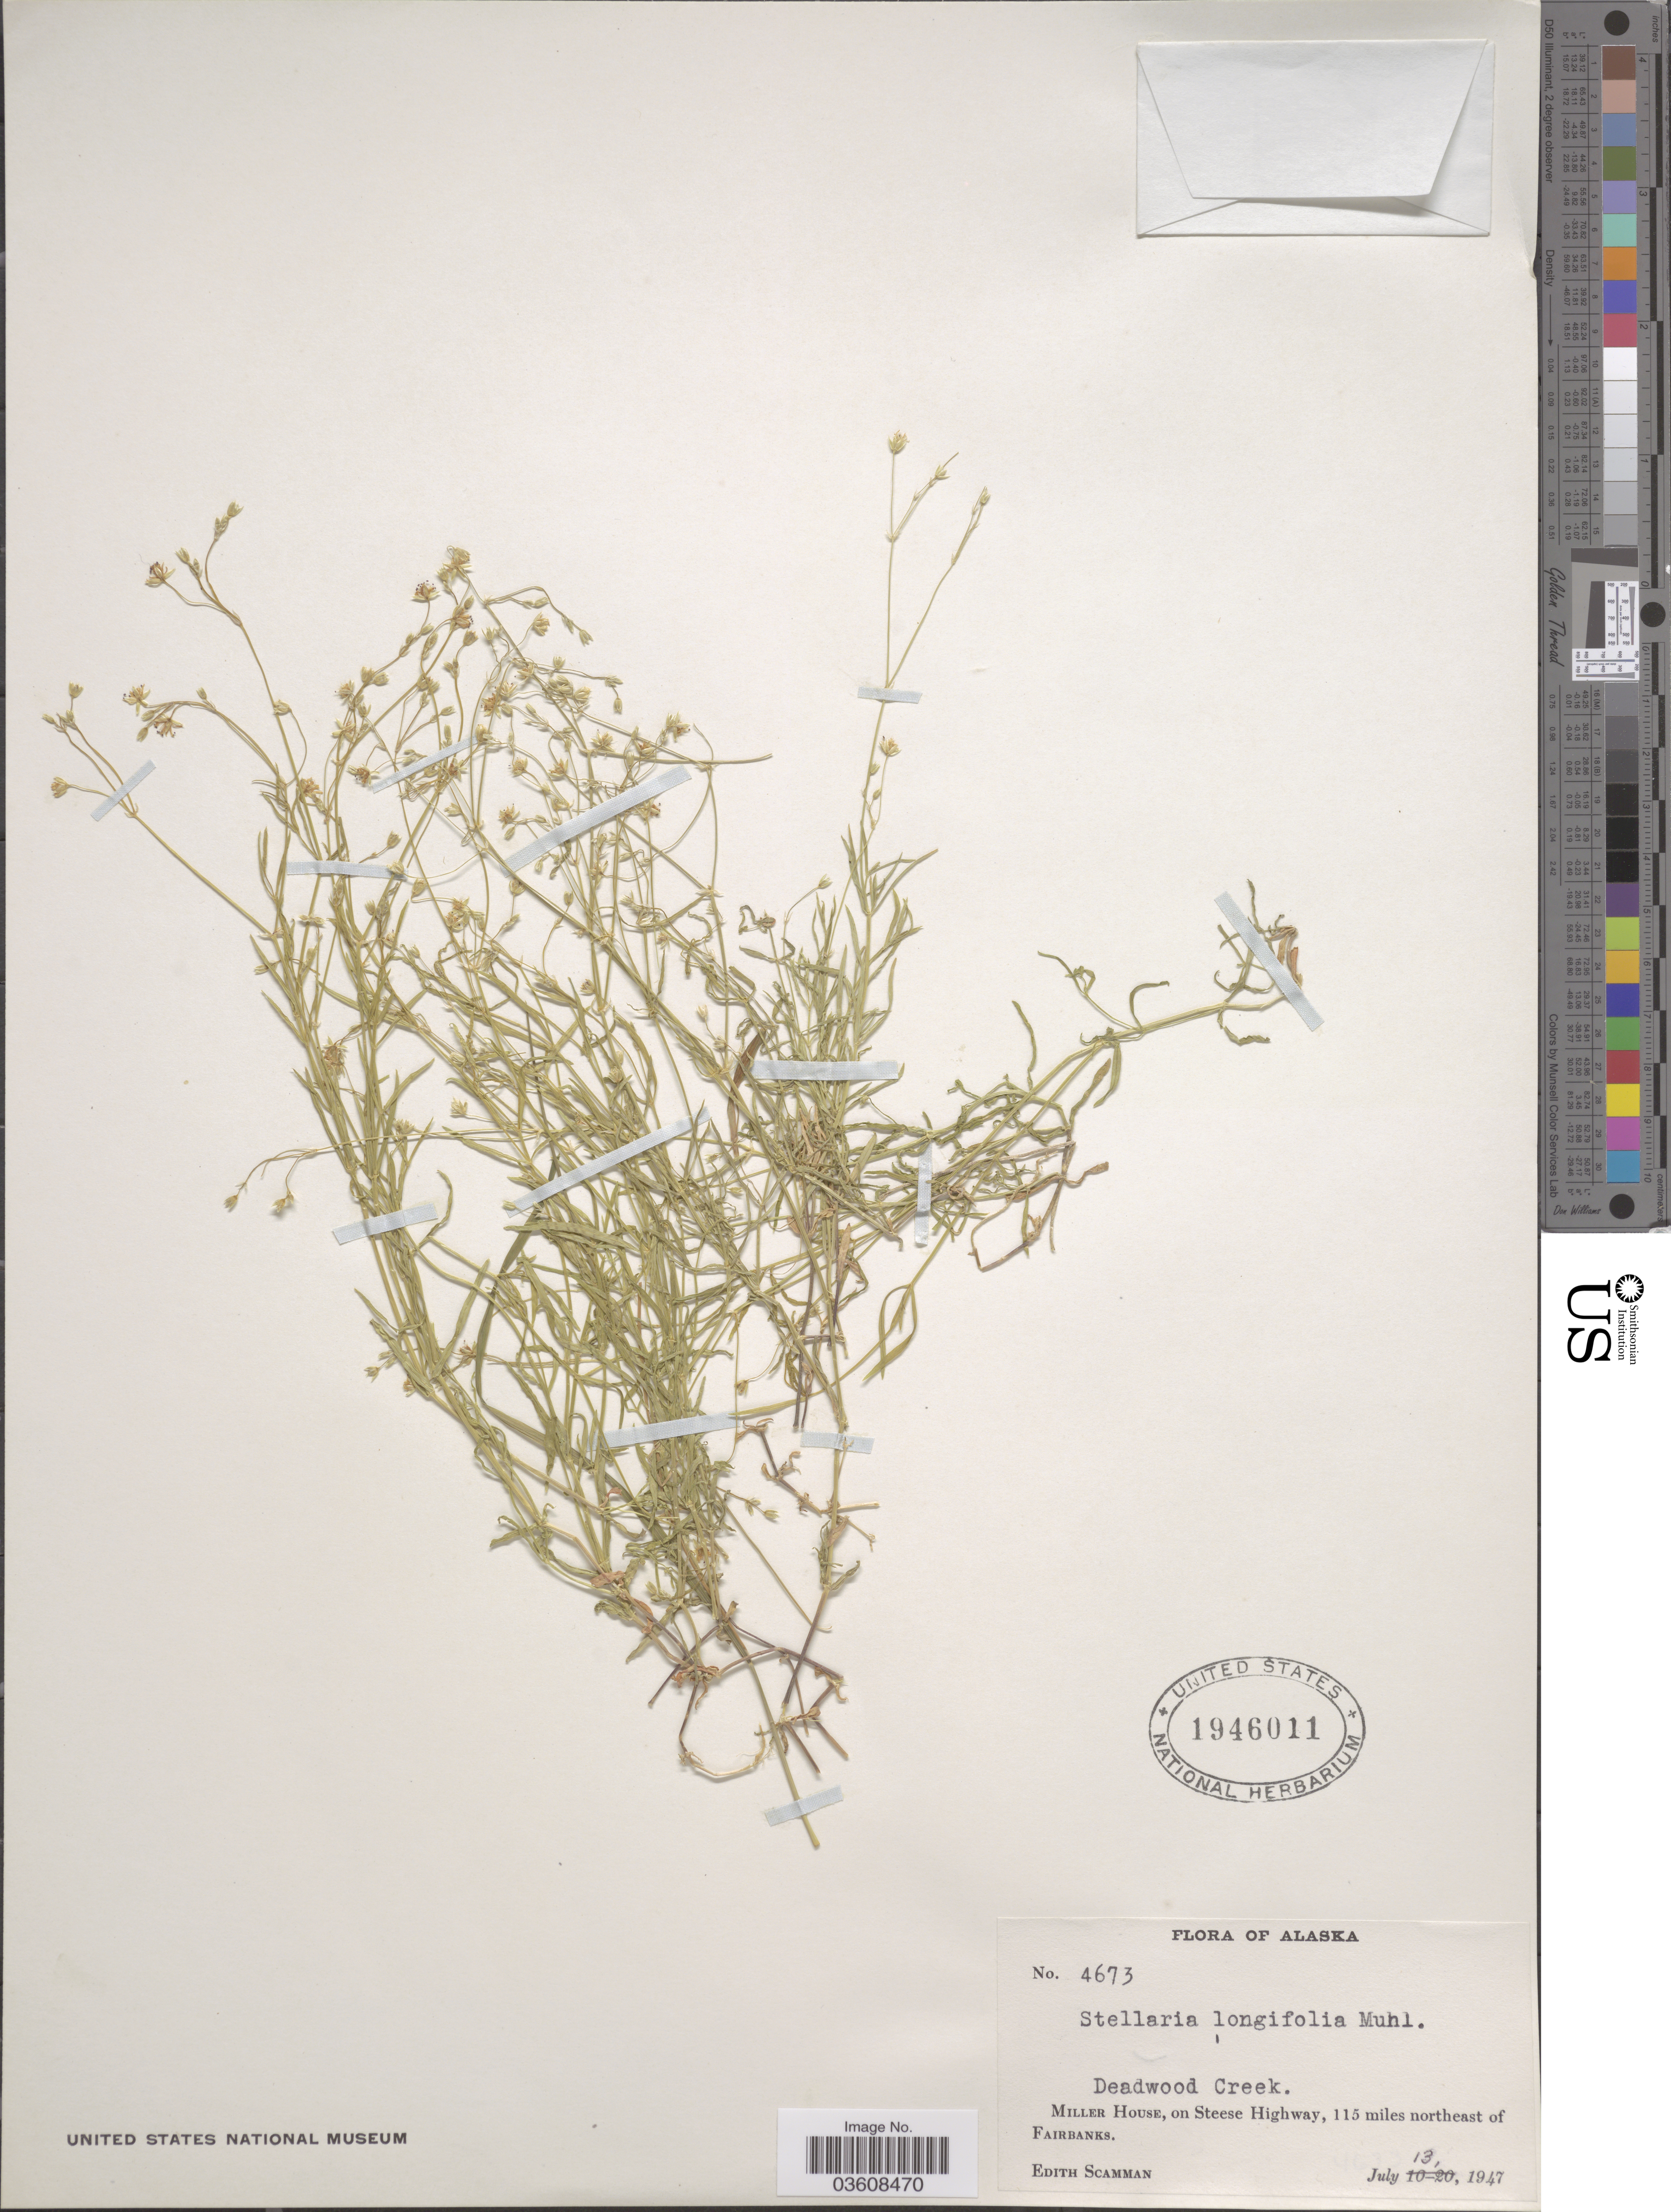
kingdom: Plantae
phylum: Tracheophyta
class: Magnoliopsida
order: Caryophyllales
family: Caryophyllaceae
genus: Stellaria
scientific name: Stellaria longifolia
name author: Muhl. ex Willd.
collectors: E. Scamman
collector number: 4673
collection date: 1947-07-13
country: United States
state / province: Alaska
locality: Deadwood Creek. Miller House, on Steese Highway, 115 miles northeast of Fairbanks.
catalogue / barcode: US 1946011